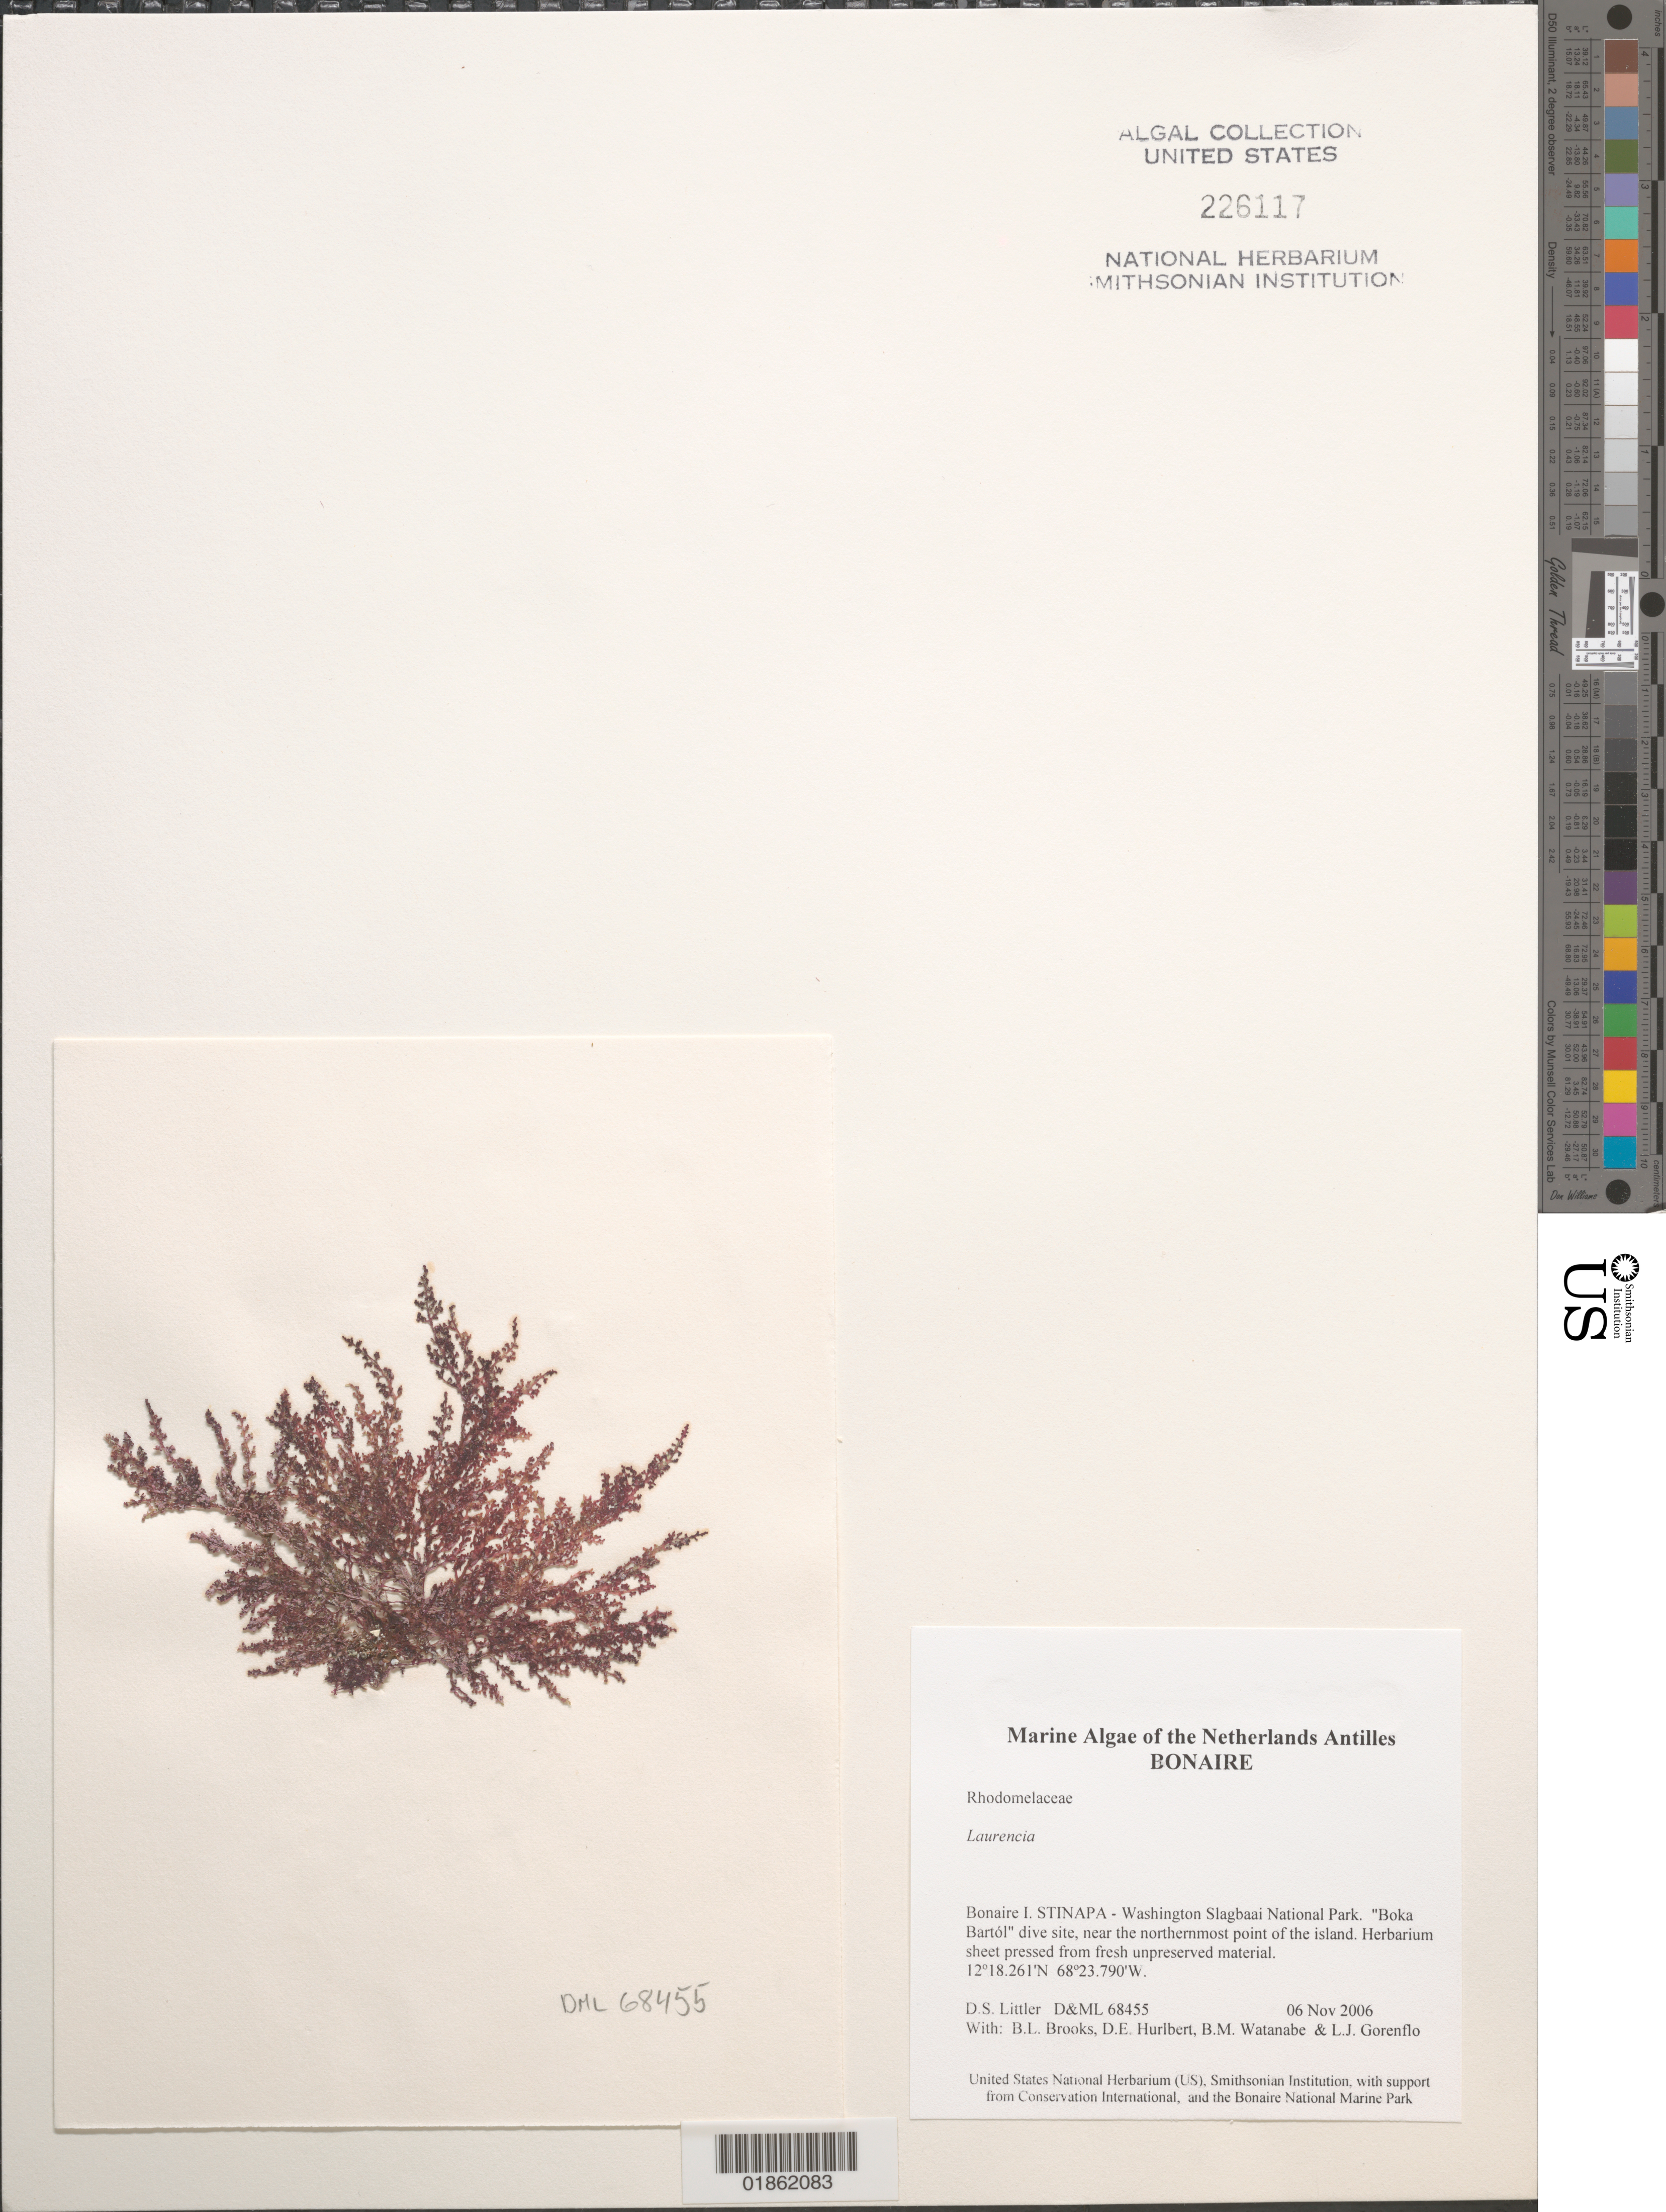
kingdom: Plantae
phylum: Rhodophyta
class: Florideophyceae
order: Ceramiales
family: Rhodomelaceae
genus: Laurencia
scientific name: Laurencia sp.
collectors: D. S. Littler, B. Brooks, D. Hurlbert, B. Watanabe & L. Gorenflo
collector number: D&ML68455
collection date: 2006-11-06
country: Netherlands Antilles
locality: Bonaire I. STINAPA - Washington Slagbaai National Park. "Boka Bartól" dive site, near the northernmost point of the island.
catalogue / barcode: US 226117